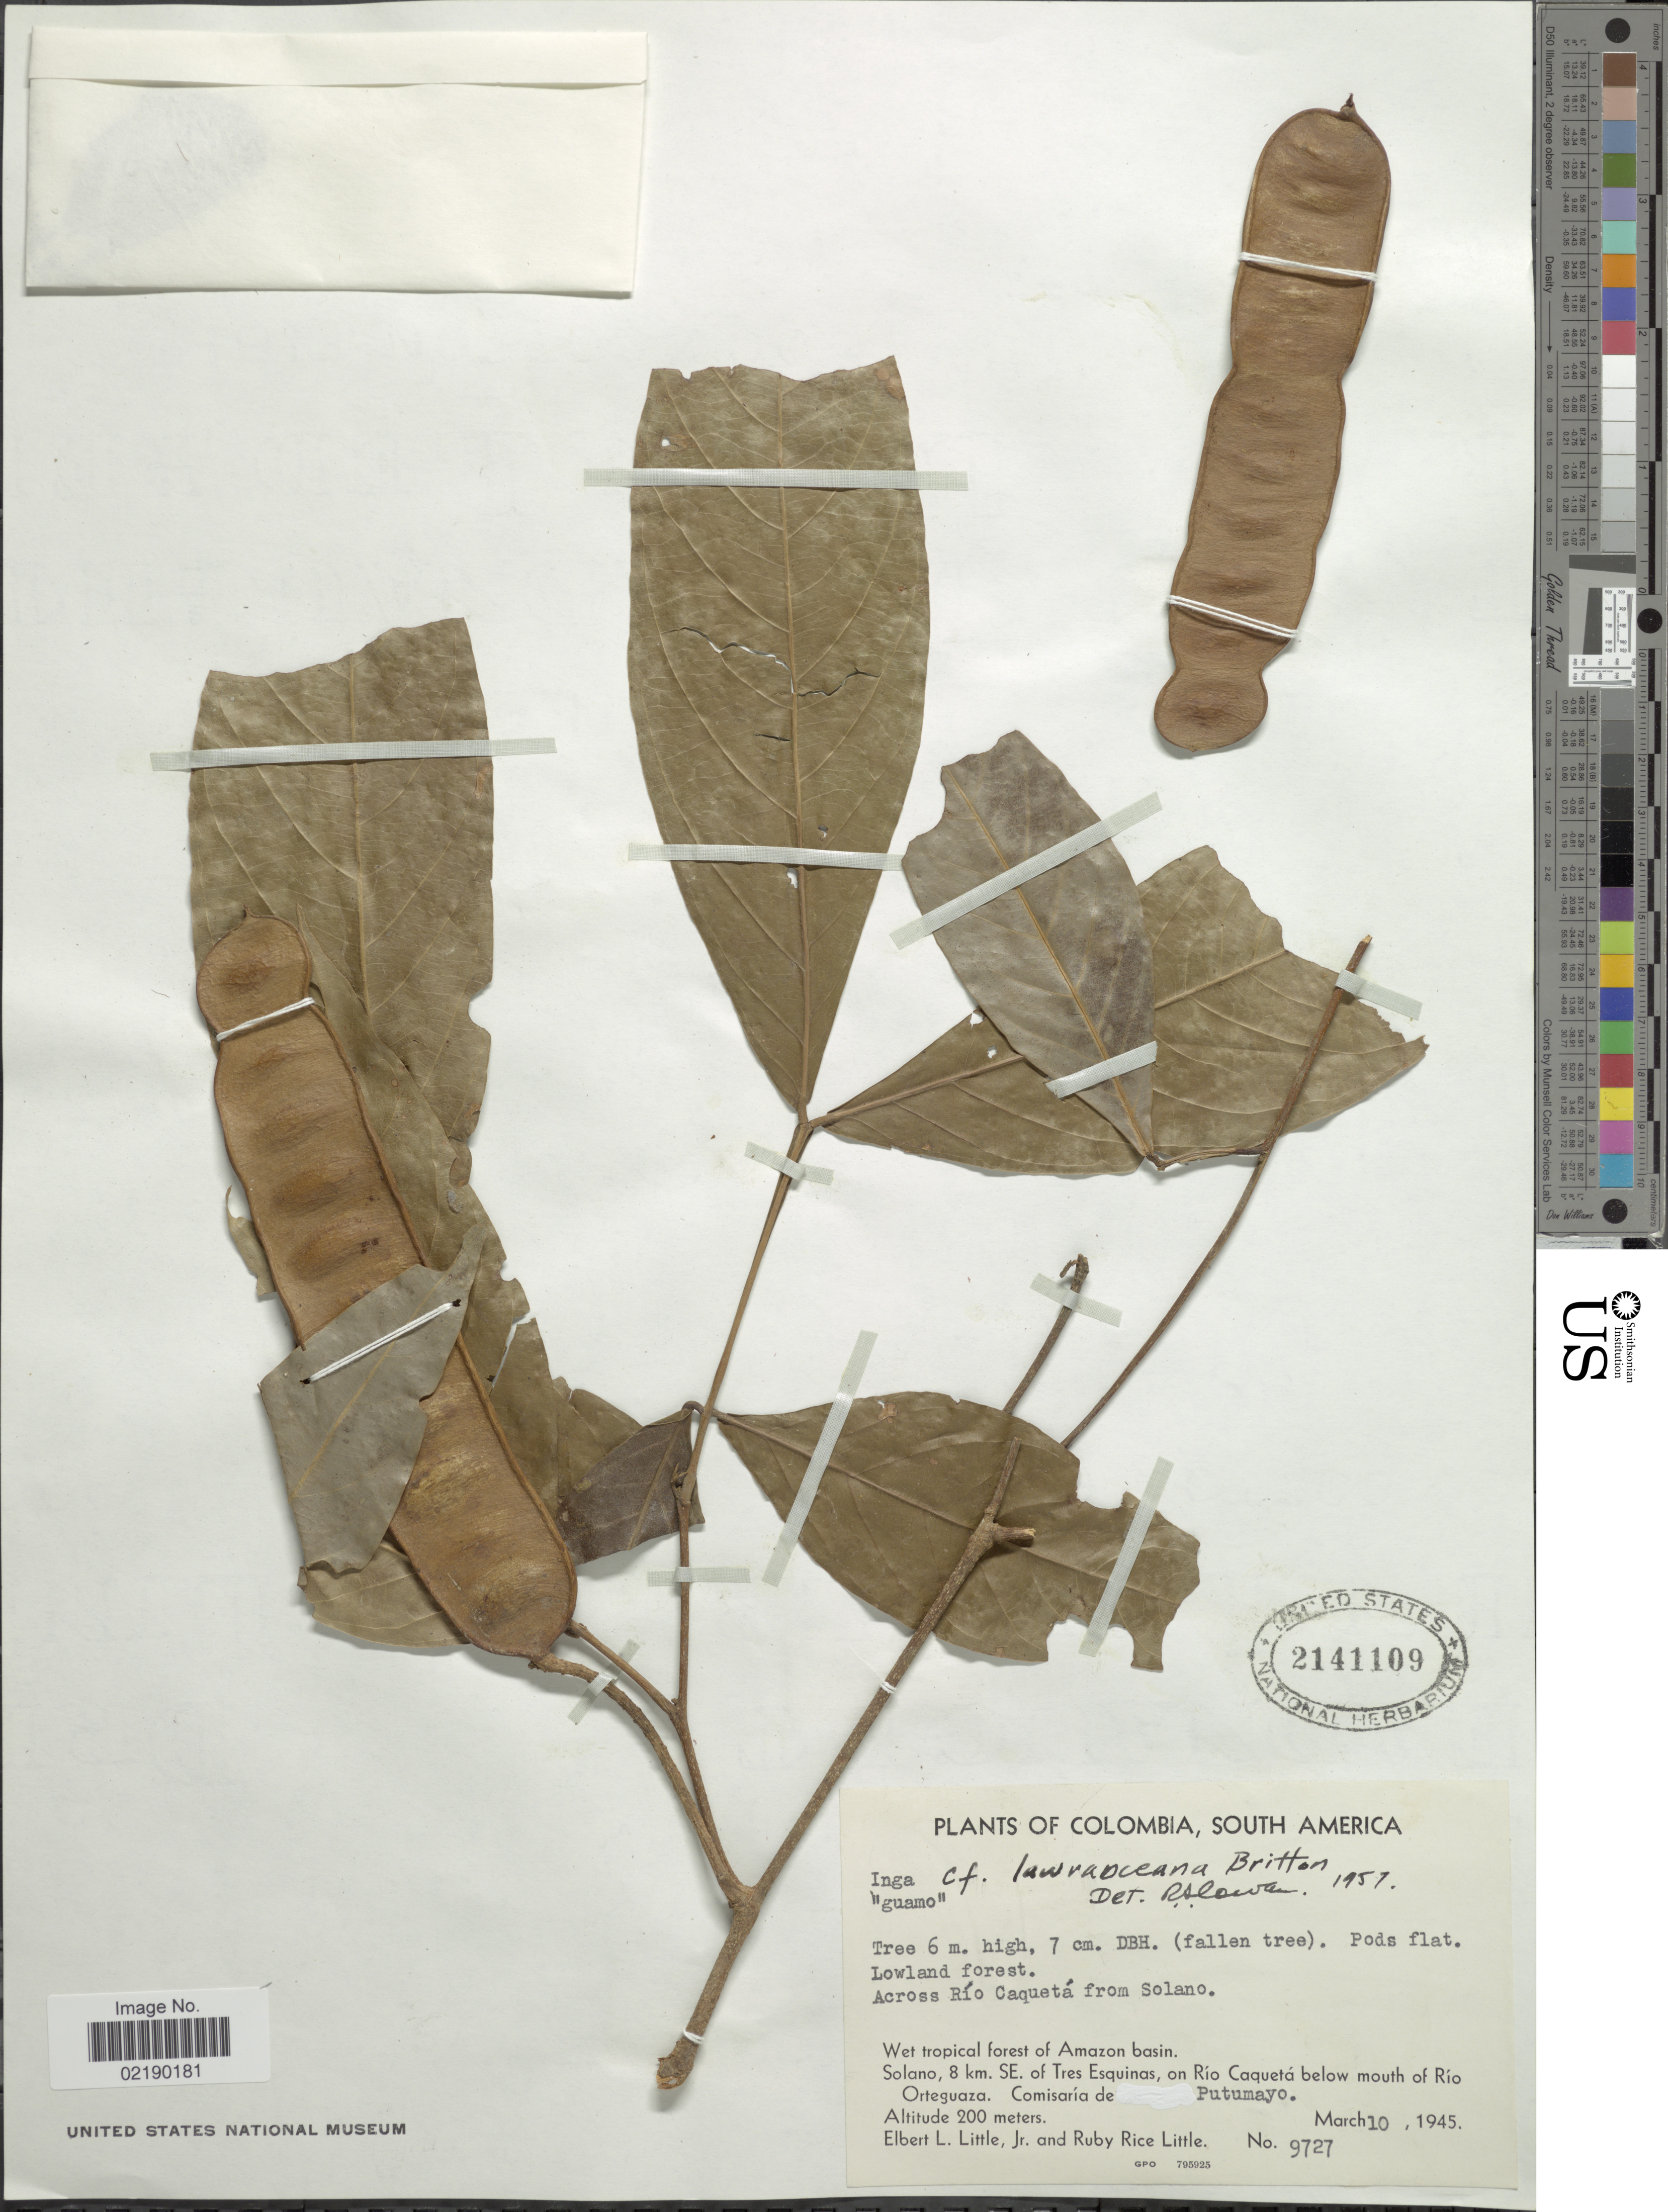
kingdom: Plantae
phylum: Tracheophyta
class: Magnoliopsida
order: Fabales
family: Fabaceae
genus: Inga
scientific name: Inga umbellifera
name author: (Vahl) Steud. ex DC.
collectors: E. L. Little & R. R. Little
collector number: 9727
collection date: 1945-03-10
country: Colombia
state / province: Putumayo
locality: Across Rio Caqueta from Solano, Wet tropical forest of Amazon basin, Solano 8 km SE of Tres Esquinas, on Rio Caqueta below mouth of Rio Orteguaza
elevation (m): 200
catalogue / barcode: US 2141109